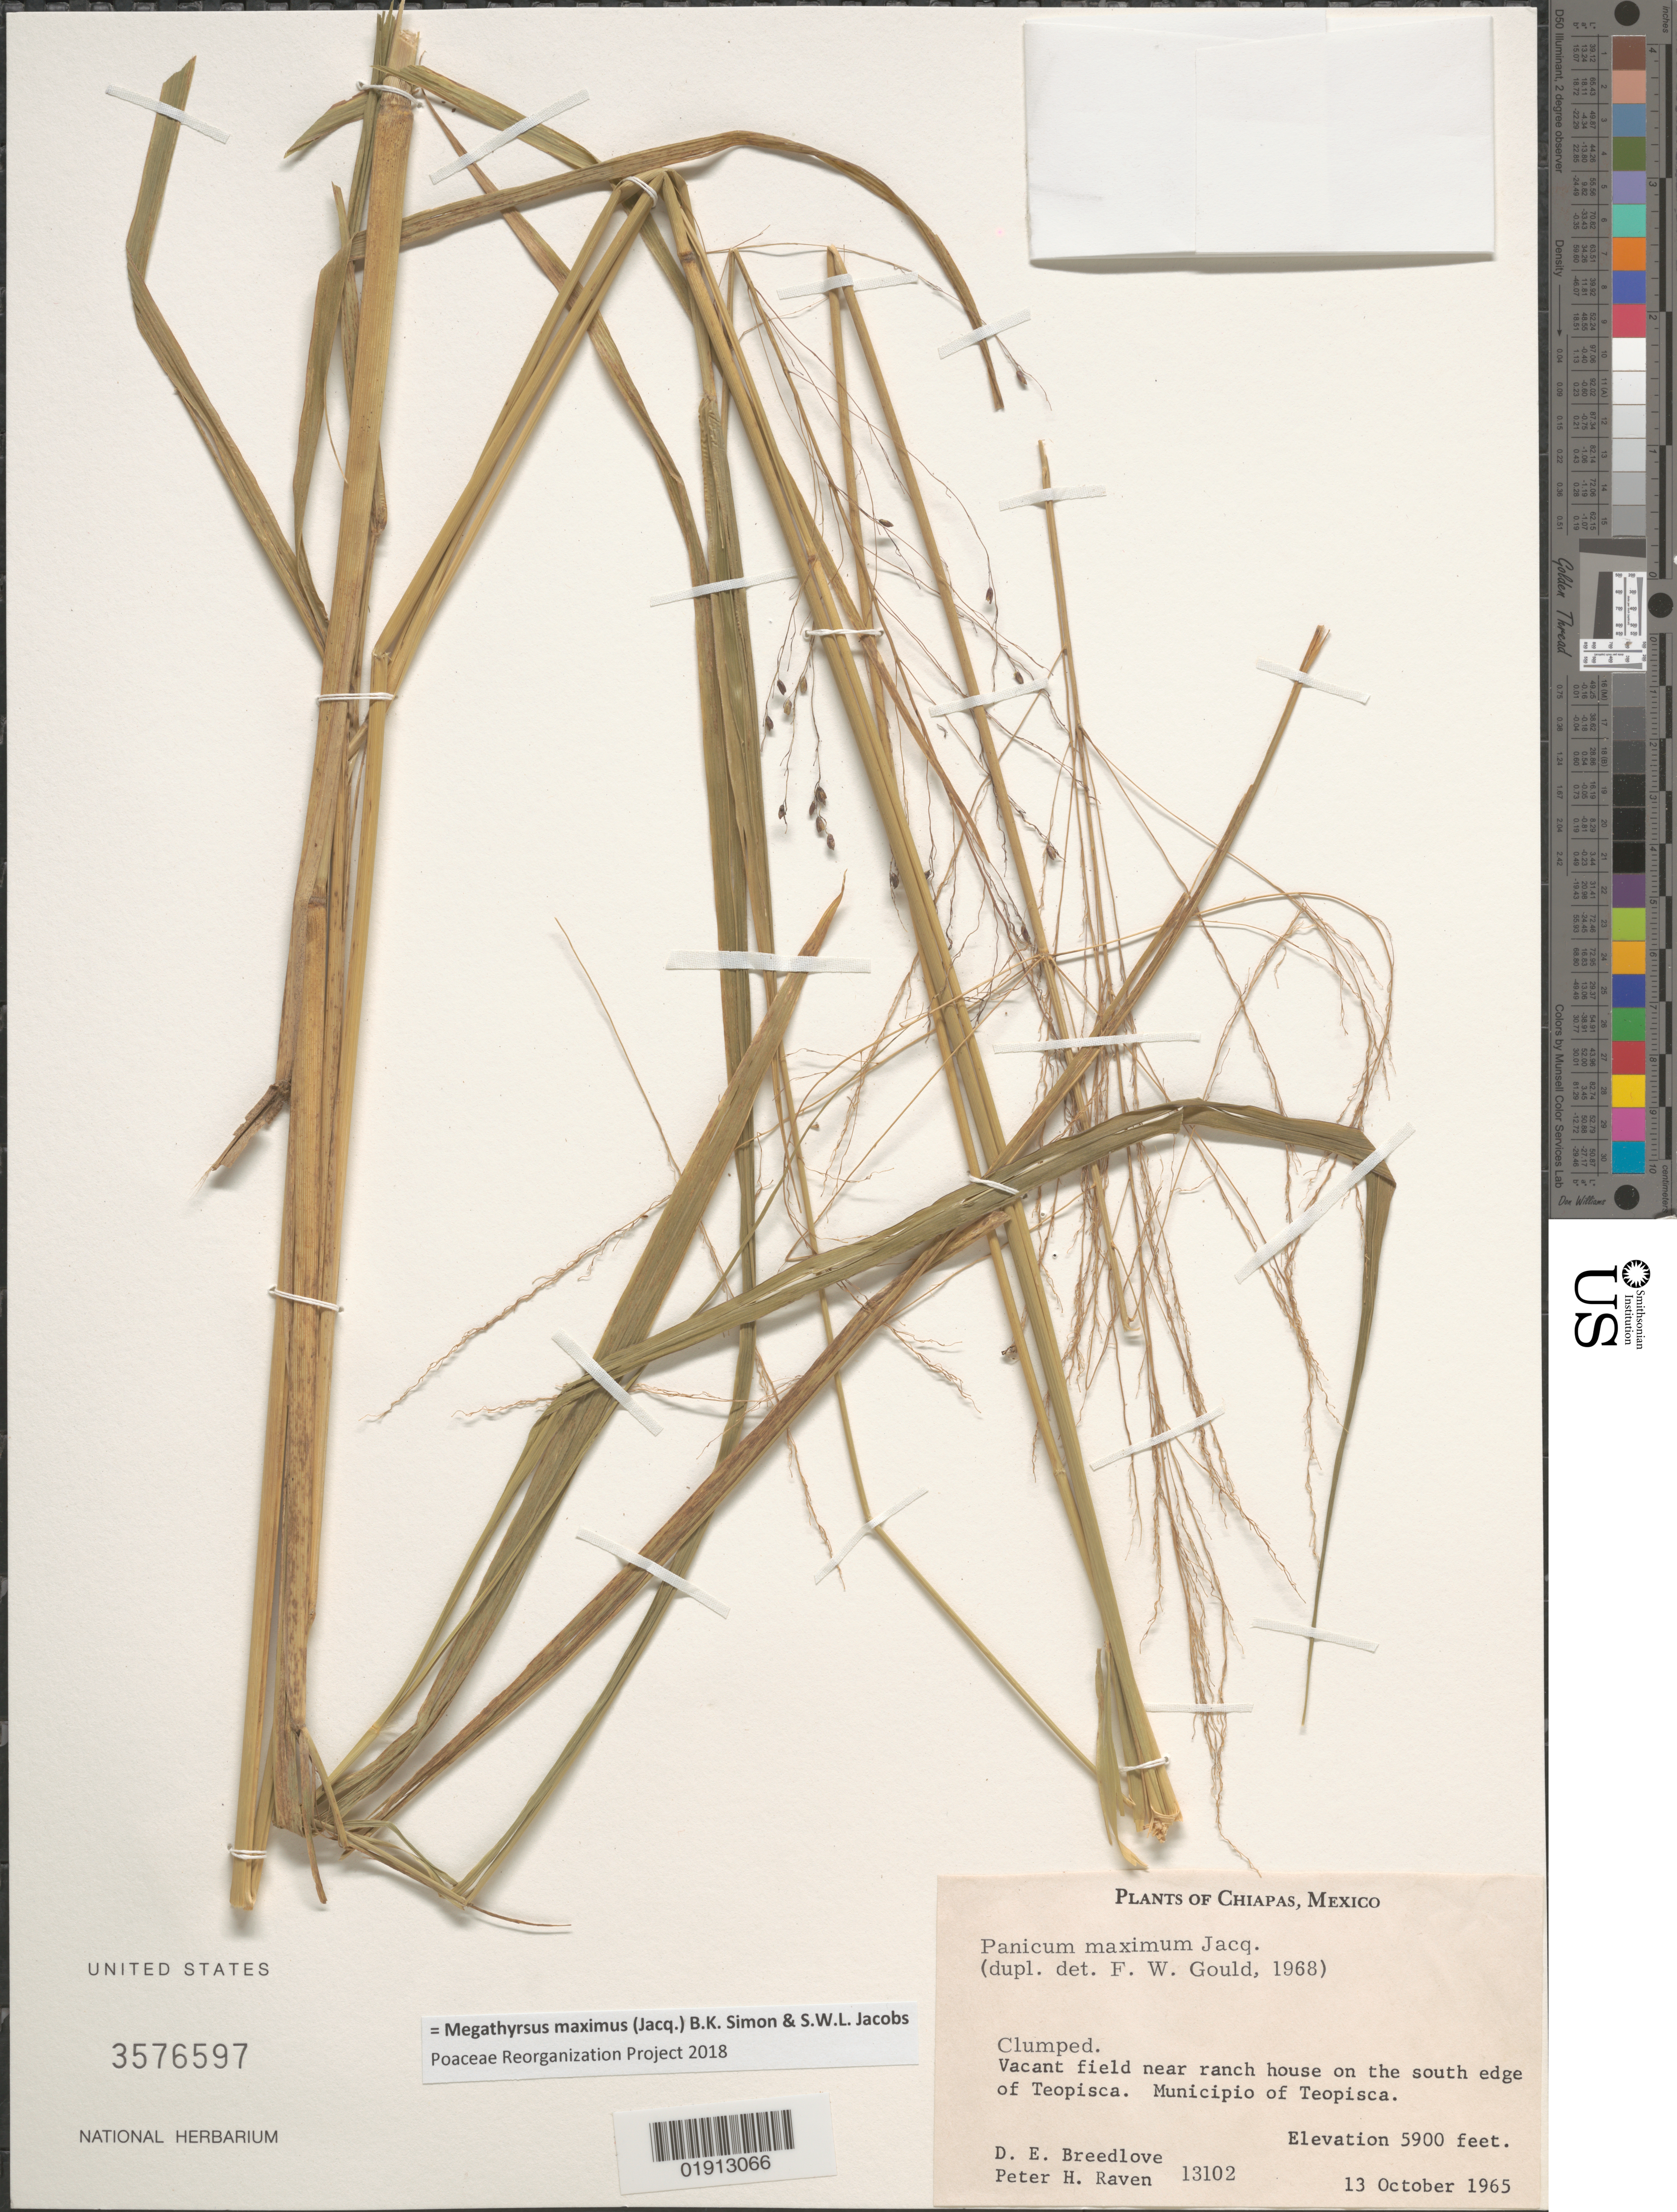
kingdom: Plantae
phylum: Tracheophyta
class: Liliopsida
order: Poales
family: Poaceae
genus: Megathyrsus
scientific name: Megathyrsus maximus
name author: (Jacq.) B.K. Simon & S.W.L. Jacobs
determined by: Poaceae Reorganization Project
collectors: D. E. Breedlove & P. Raven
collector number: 13102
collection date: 1965-10-13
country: Mexico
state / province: Chiapas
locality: Vacant field near ranch house on the south edge of Teopisca, Municipio of Teopisca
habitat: Vacant field.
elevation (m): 1798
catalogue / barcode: US 3576597